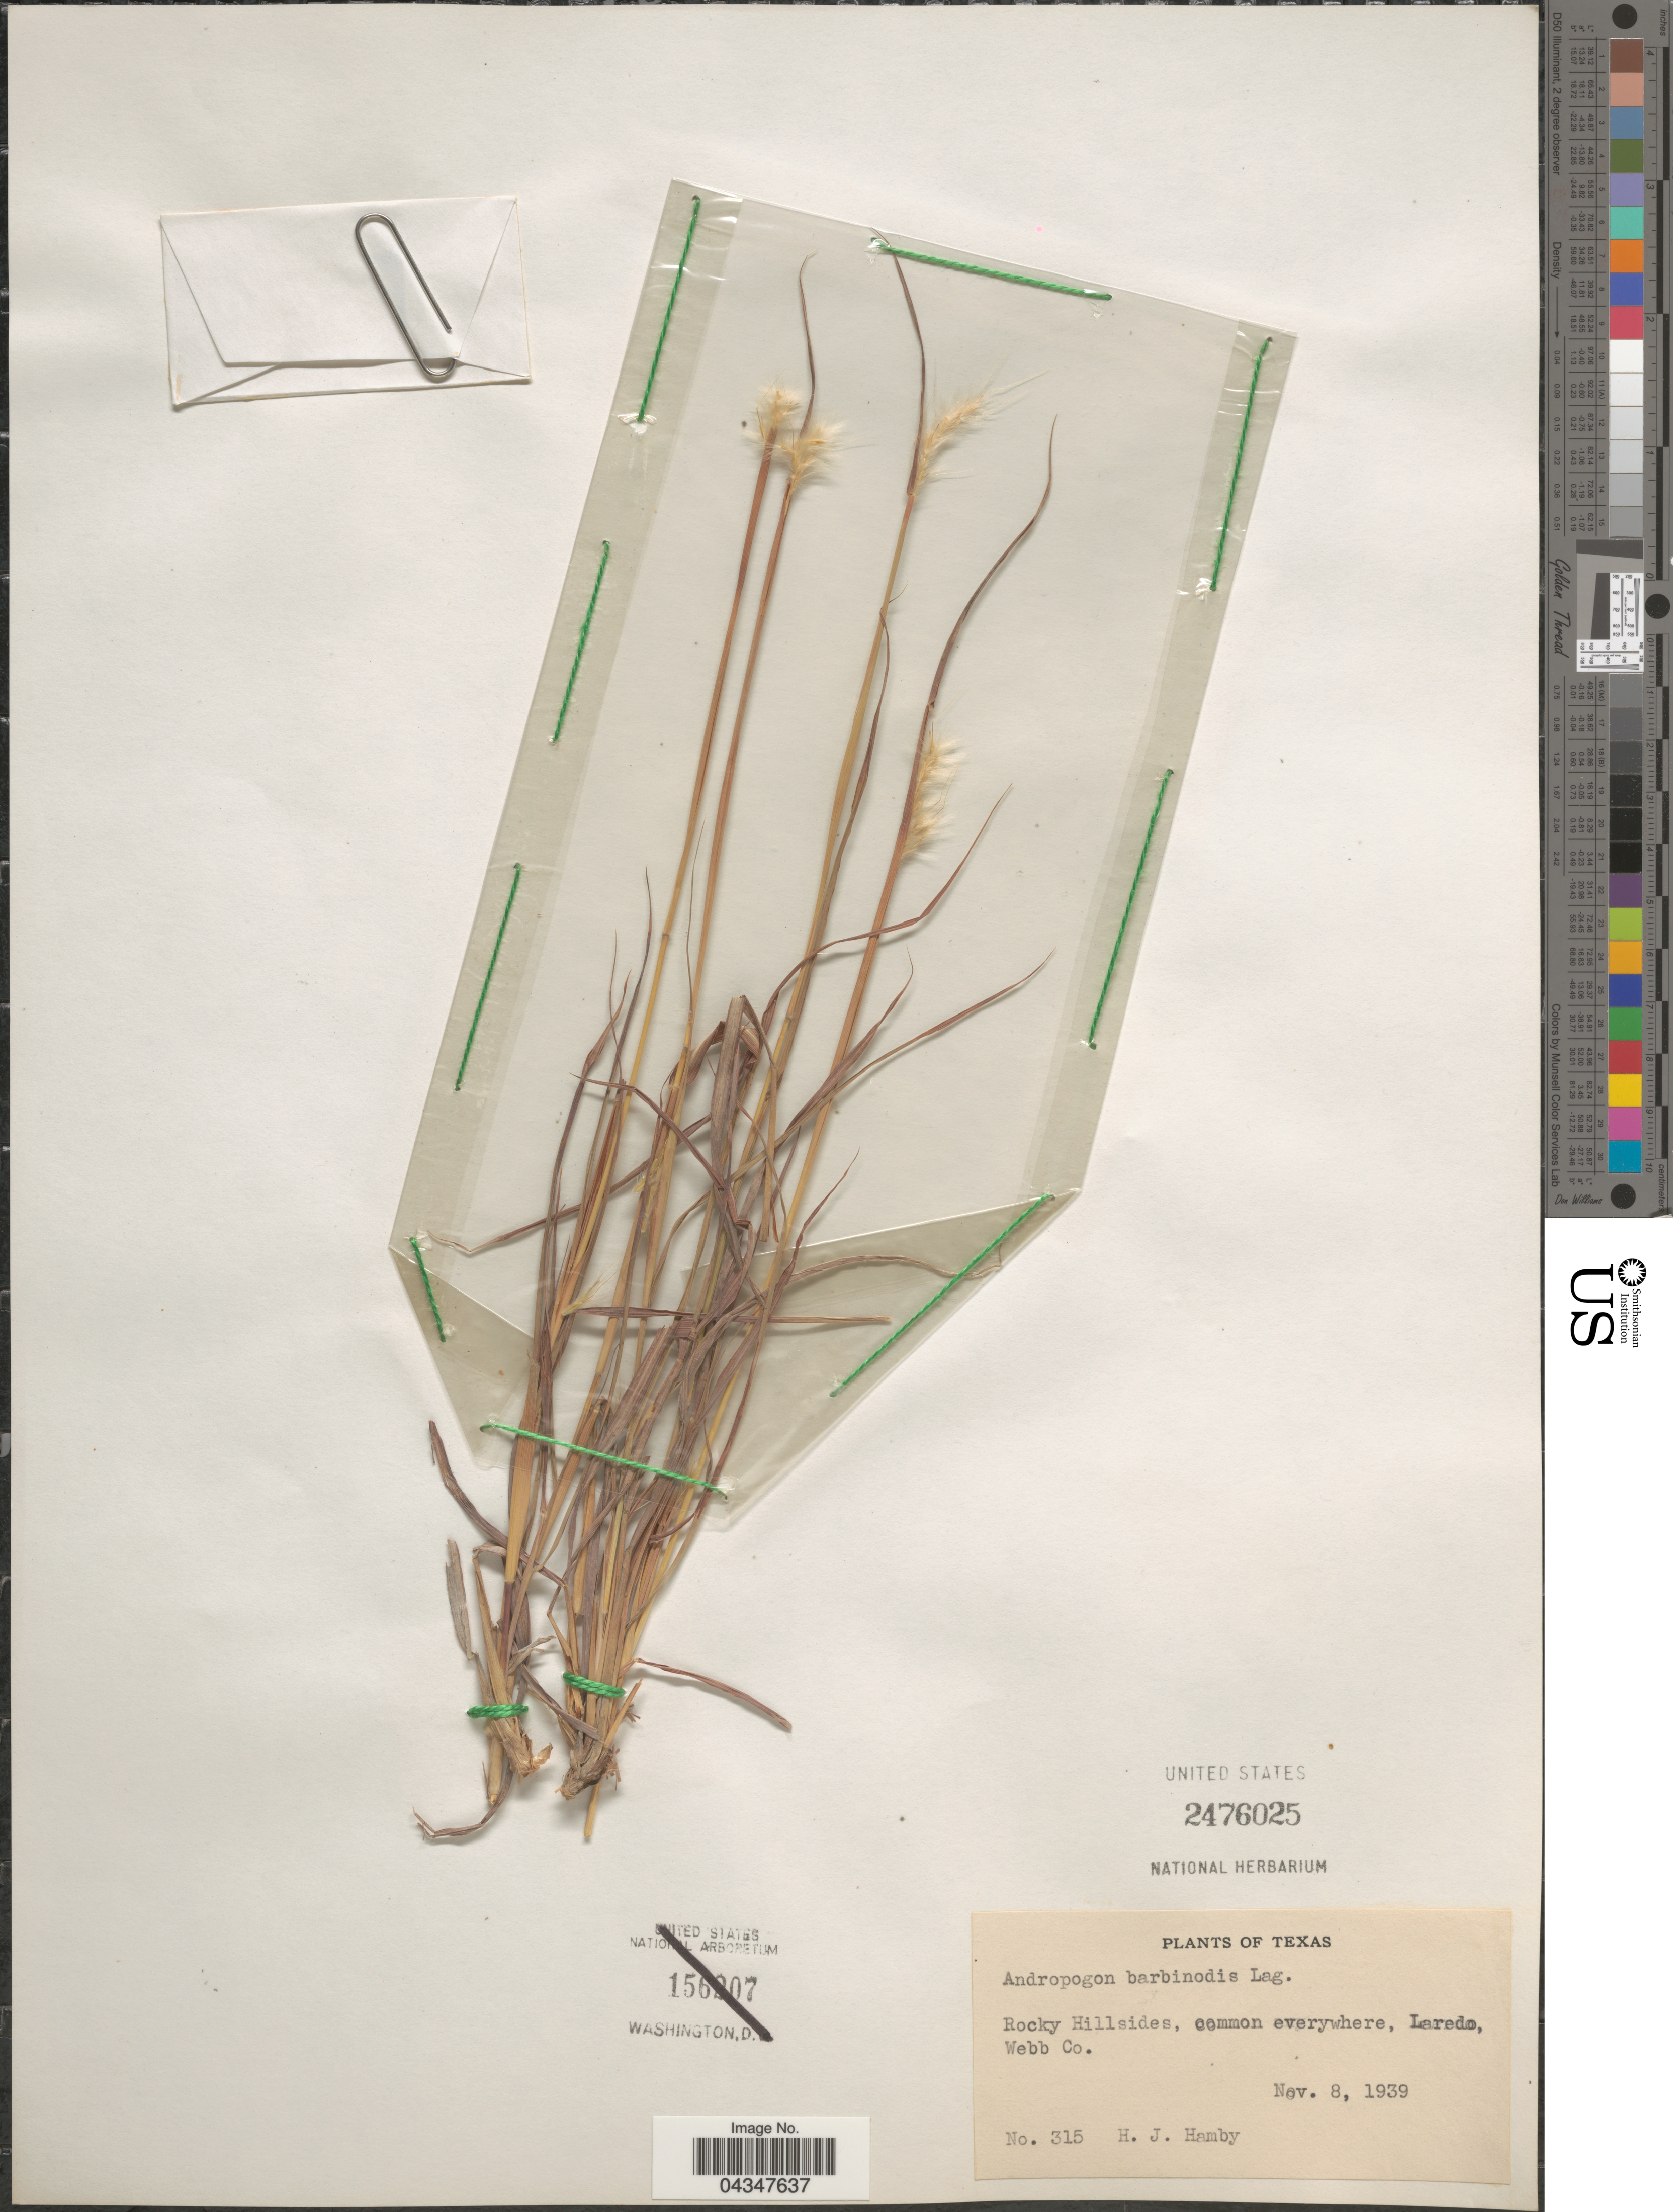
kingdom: Plantae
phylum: Tracheophyta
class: Liliopsida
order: Poales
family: Poaceae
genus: Bothriochloa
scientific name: Bothriochloa barbinodis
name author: (Lag.) Herter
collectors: H. Hamby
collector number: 315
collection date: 1939-11-08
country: United States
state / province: Texas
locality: Rocky hillsides, comon everywhere, Laredo, Webb Co.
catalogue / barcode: US 2476025